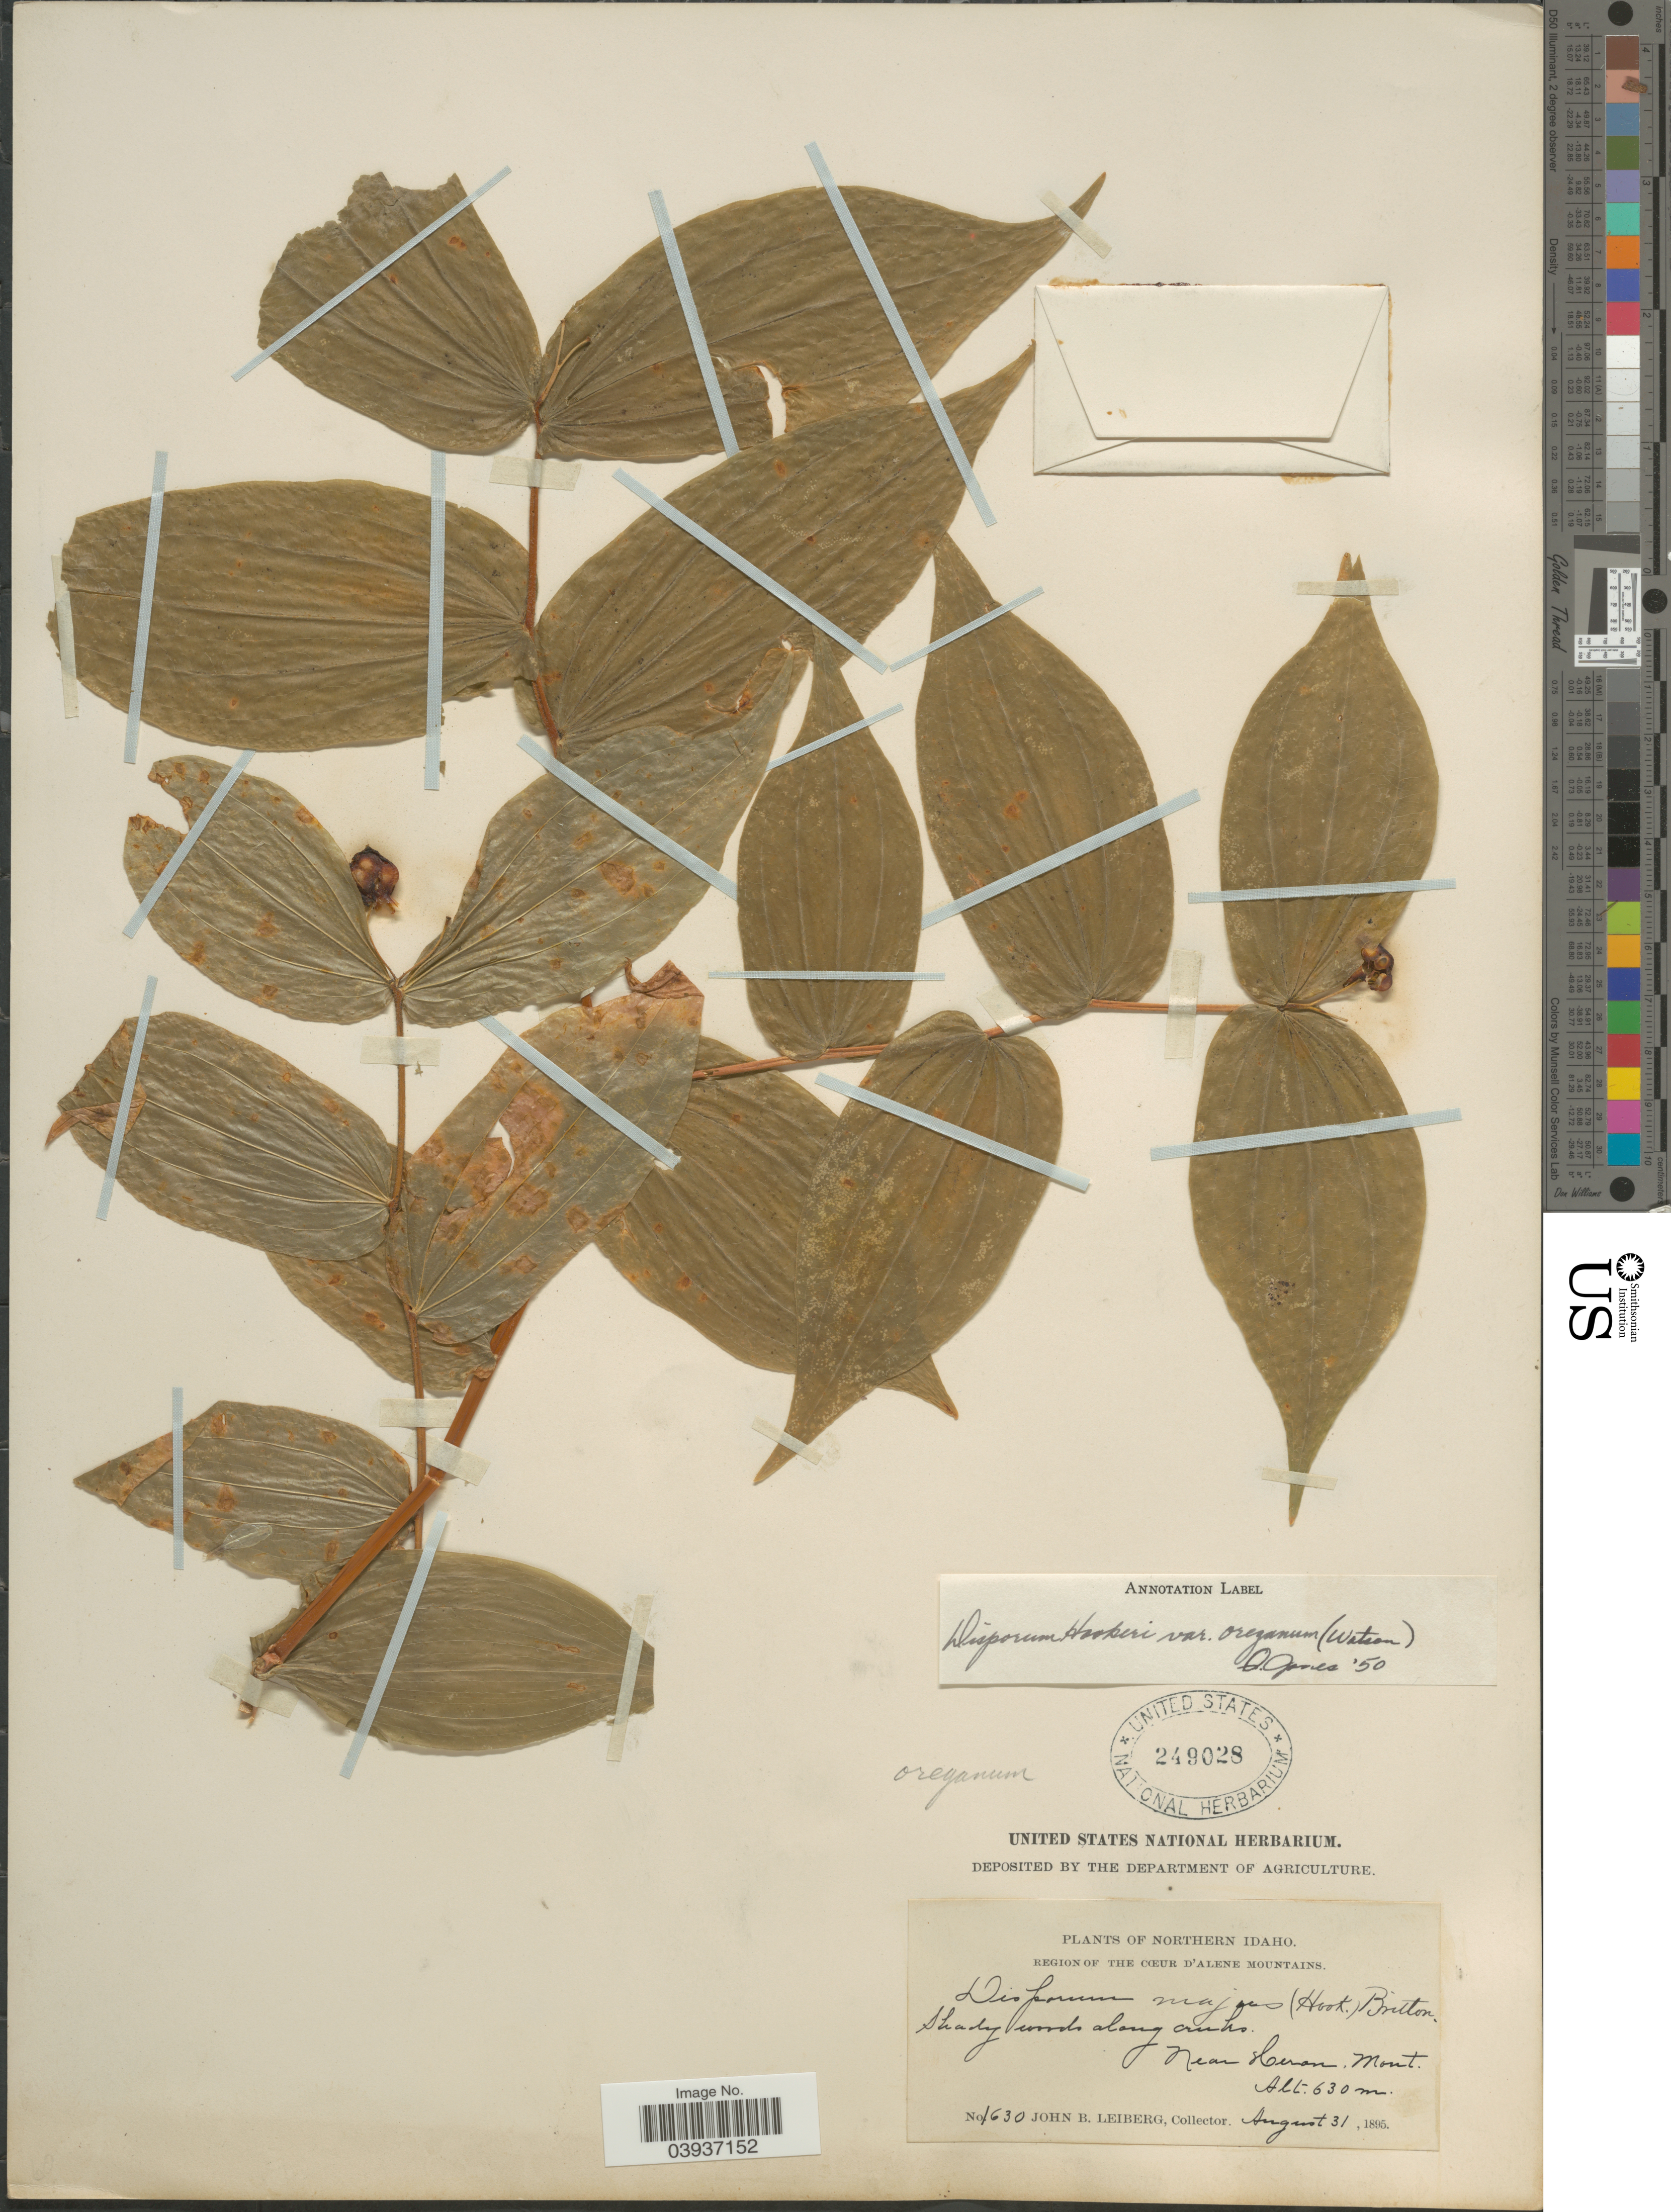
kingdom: Plantae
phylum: Tracheophyta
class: Liliopsida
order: Liliales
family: Colchicaceae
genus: Disporum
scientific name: Disporum hookeri var. oreganum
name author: (S. Watson) Q. Jones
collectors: J. B. Leiberg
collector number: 1630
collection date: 1895-08-31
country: United States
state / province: Montana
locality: Region of the Cæur D'Alene Mountains. Near Heron.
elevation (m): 630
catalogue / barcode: US 249028